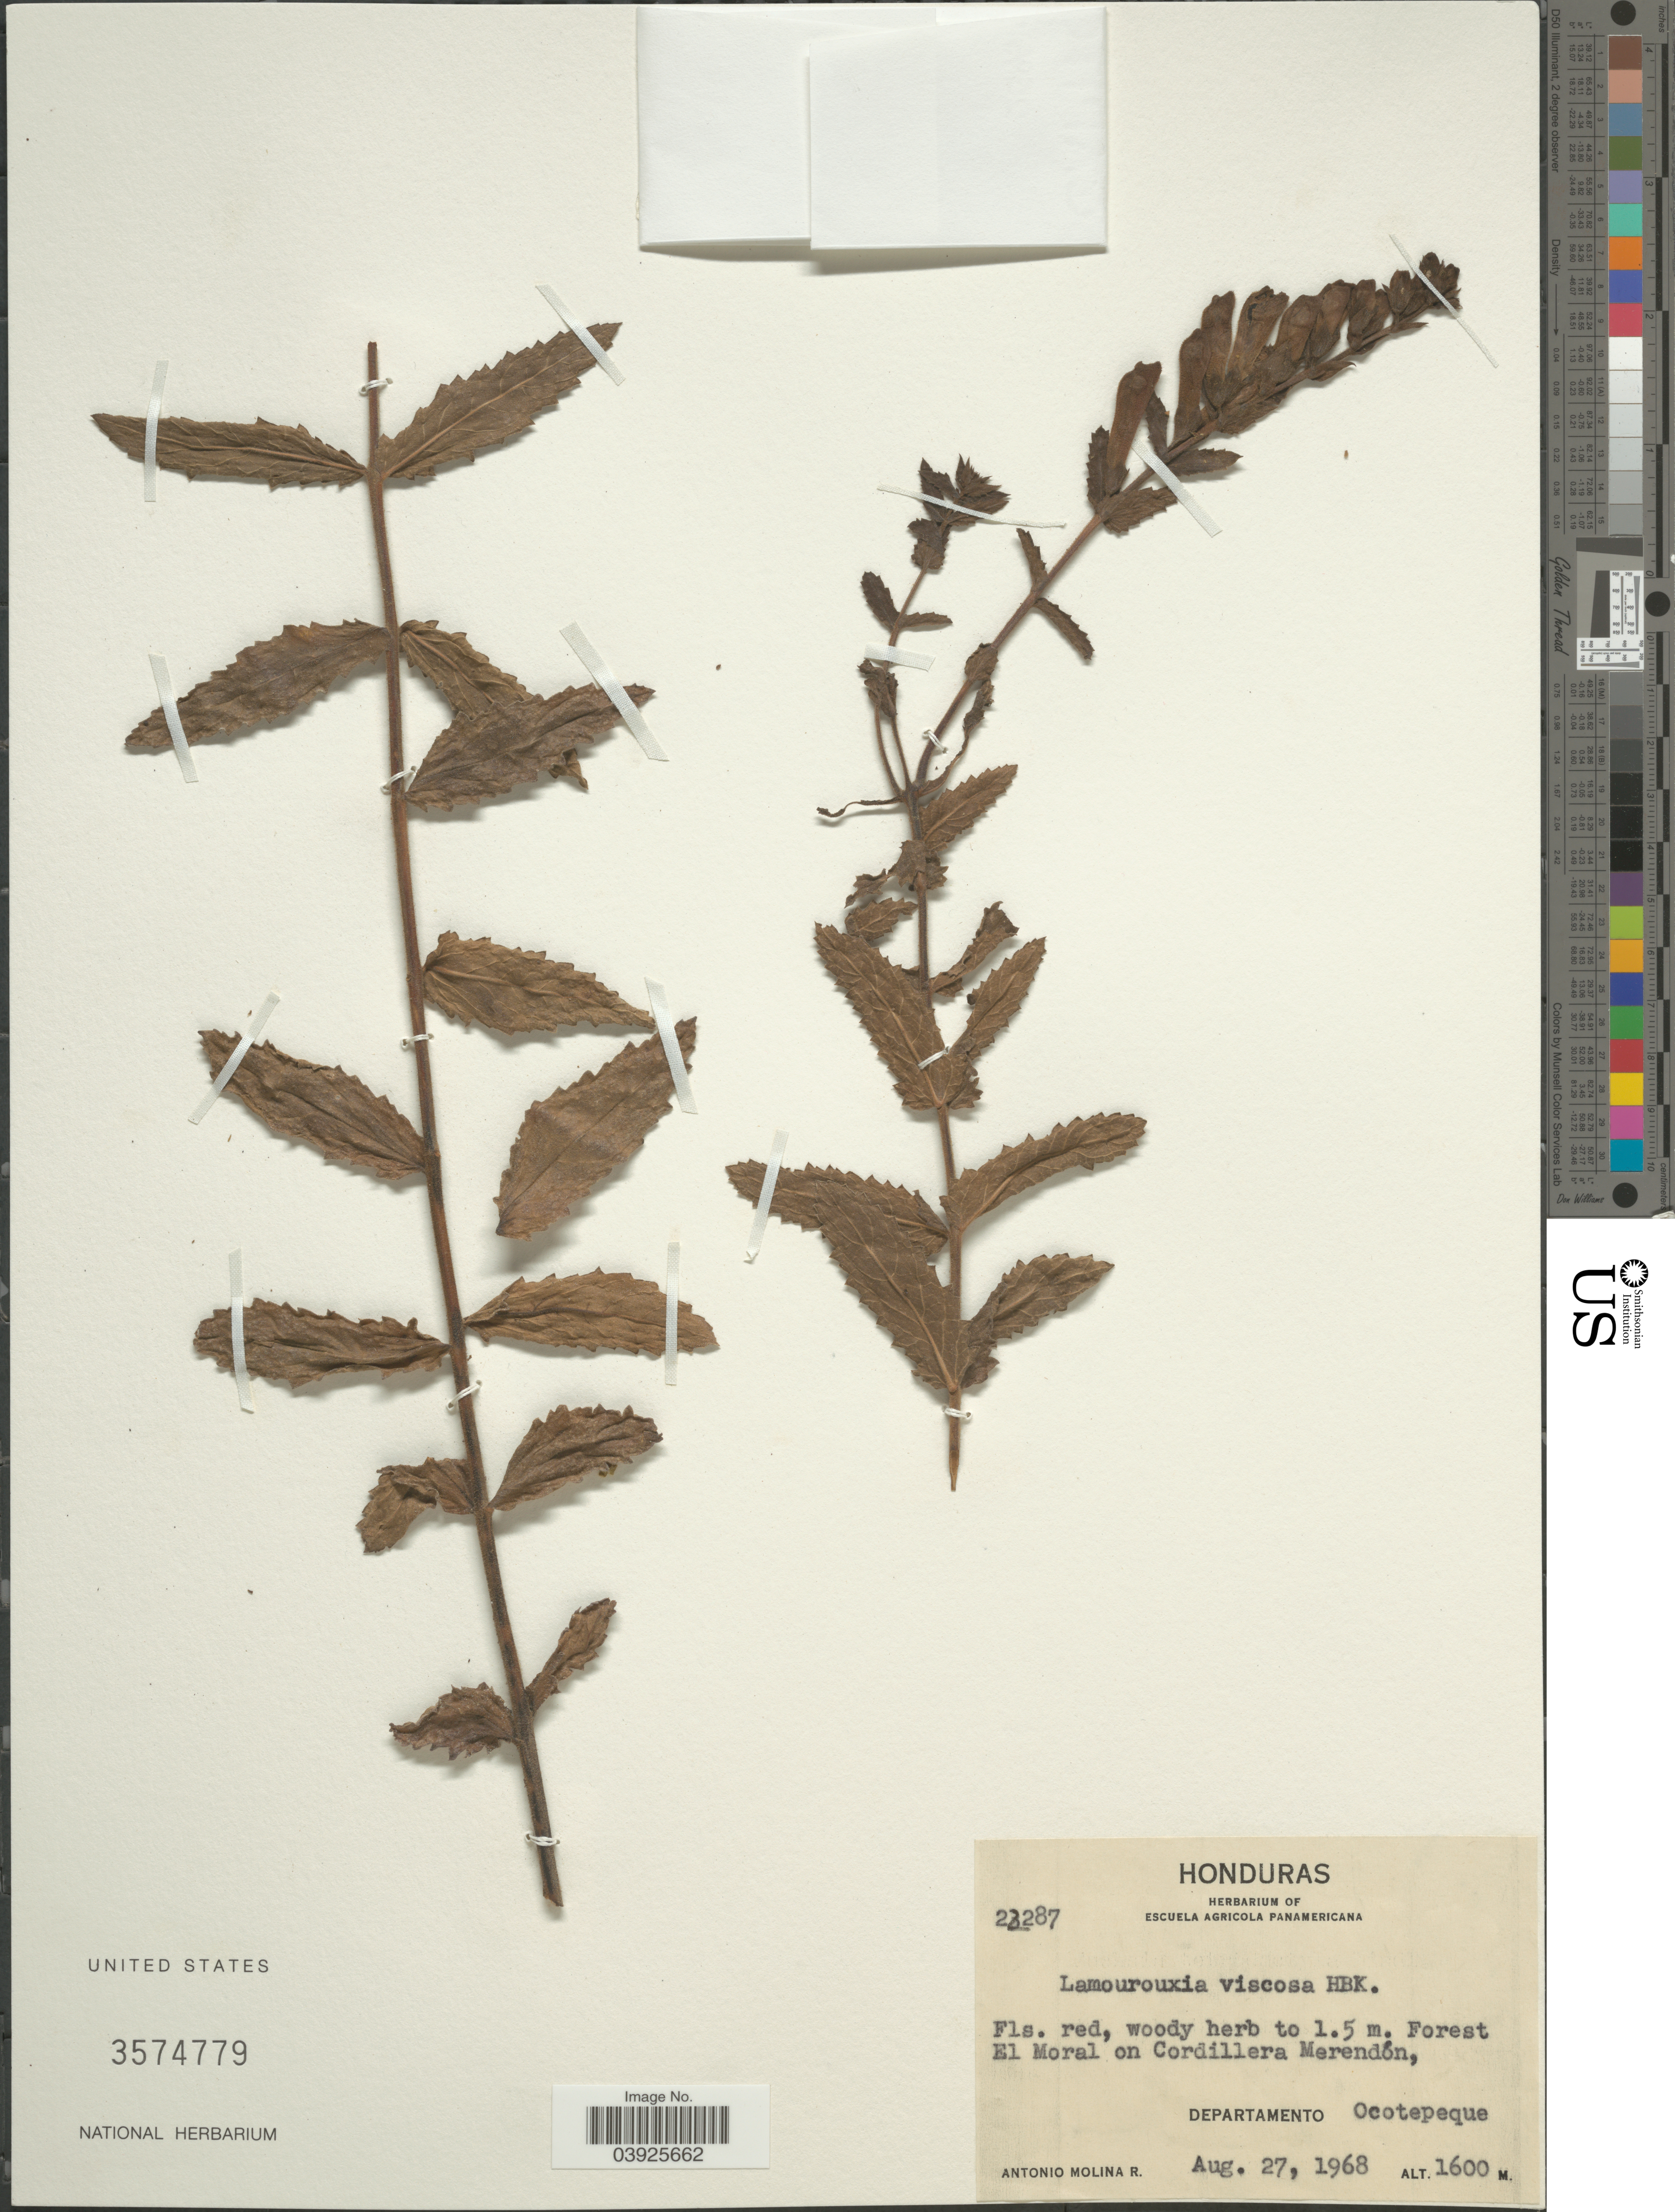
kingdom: Plantae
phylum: Tracheophyta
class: Magnoliopsida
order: Lamiales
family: Orobanchaceae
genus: Lamourouxia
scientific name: Lamourouxia viscosa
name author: Kunth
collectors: A. Molina R.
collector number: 22287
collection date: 1968-08-27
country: Honduras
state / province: Ocotepeque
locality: Forest El Moral on Cordillera Merendón, Departamento Ocotepeque.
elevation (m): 1600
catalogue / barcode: US 3574779